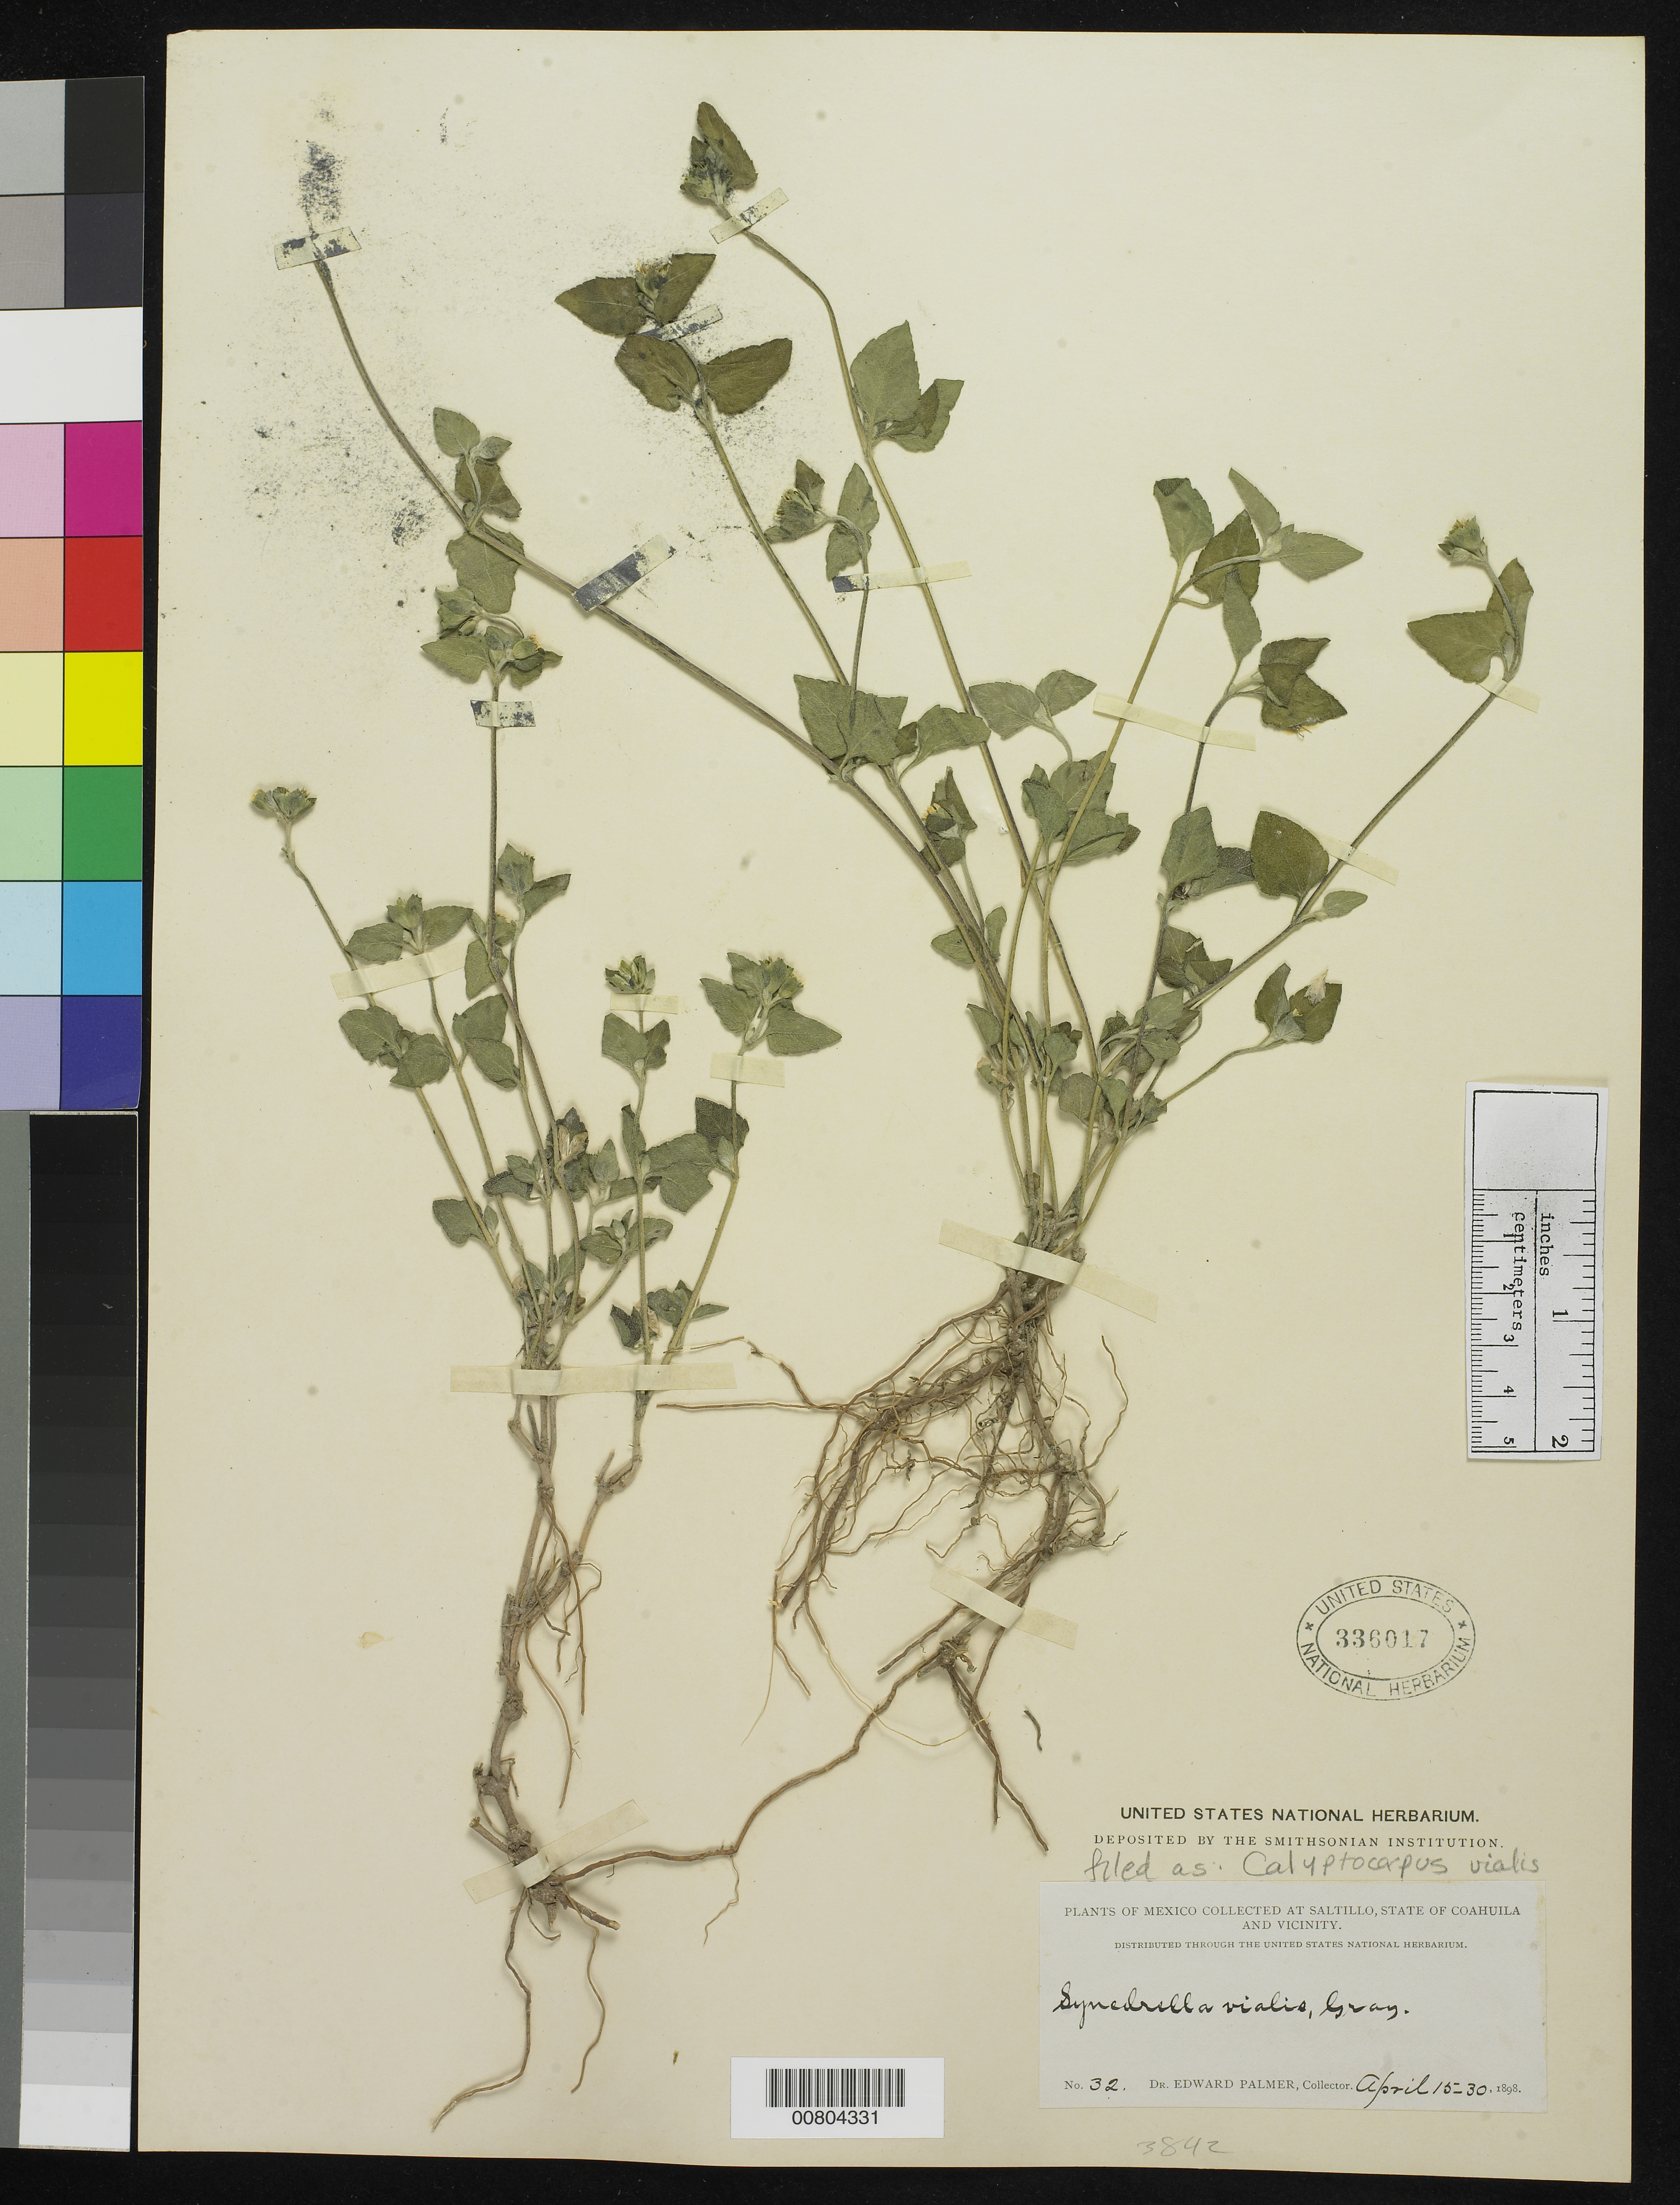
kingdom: Plantae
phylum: Tracheophyta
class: Magnoliopsida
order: Asterales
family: Asteraceae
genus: Calyptocarpus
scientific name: Calyptocarpus vialis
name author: Less.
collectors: E. Palmer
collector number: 32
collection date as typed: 15 Apr 1898 to 30 Apr 1898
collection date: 1898-04-15/1898-04-30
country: Mexico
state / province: Coahuila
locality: Saltillo, Coahuila and vicinity.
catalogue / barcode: US 336017